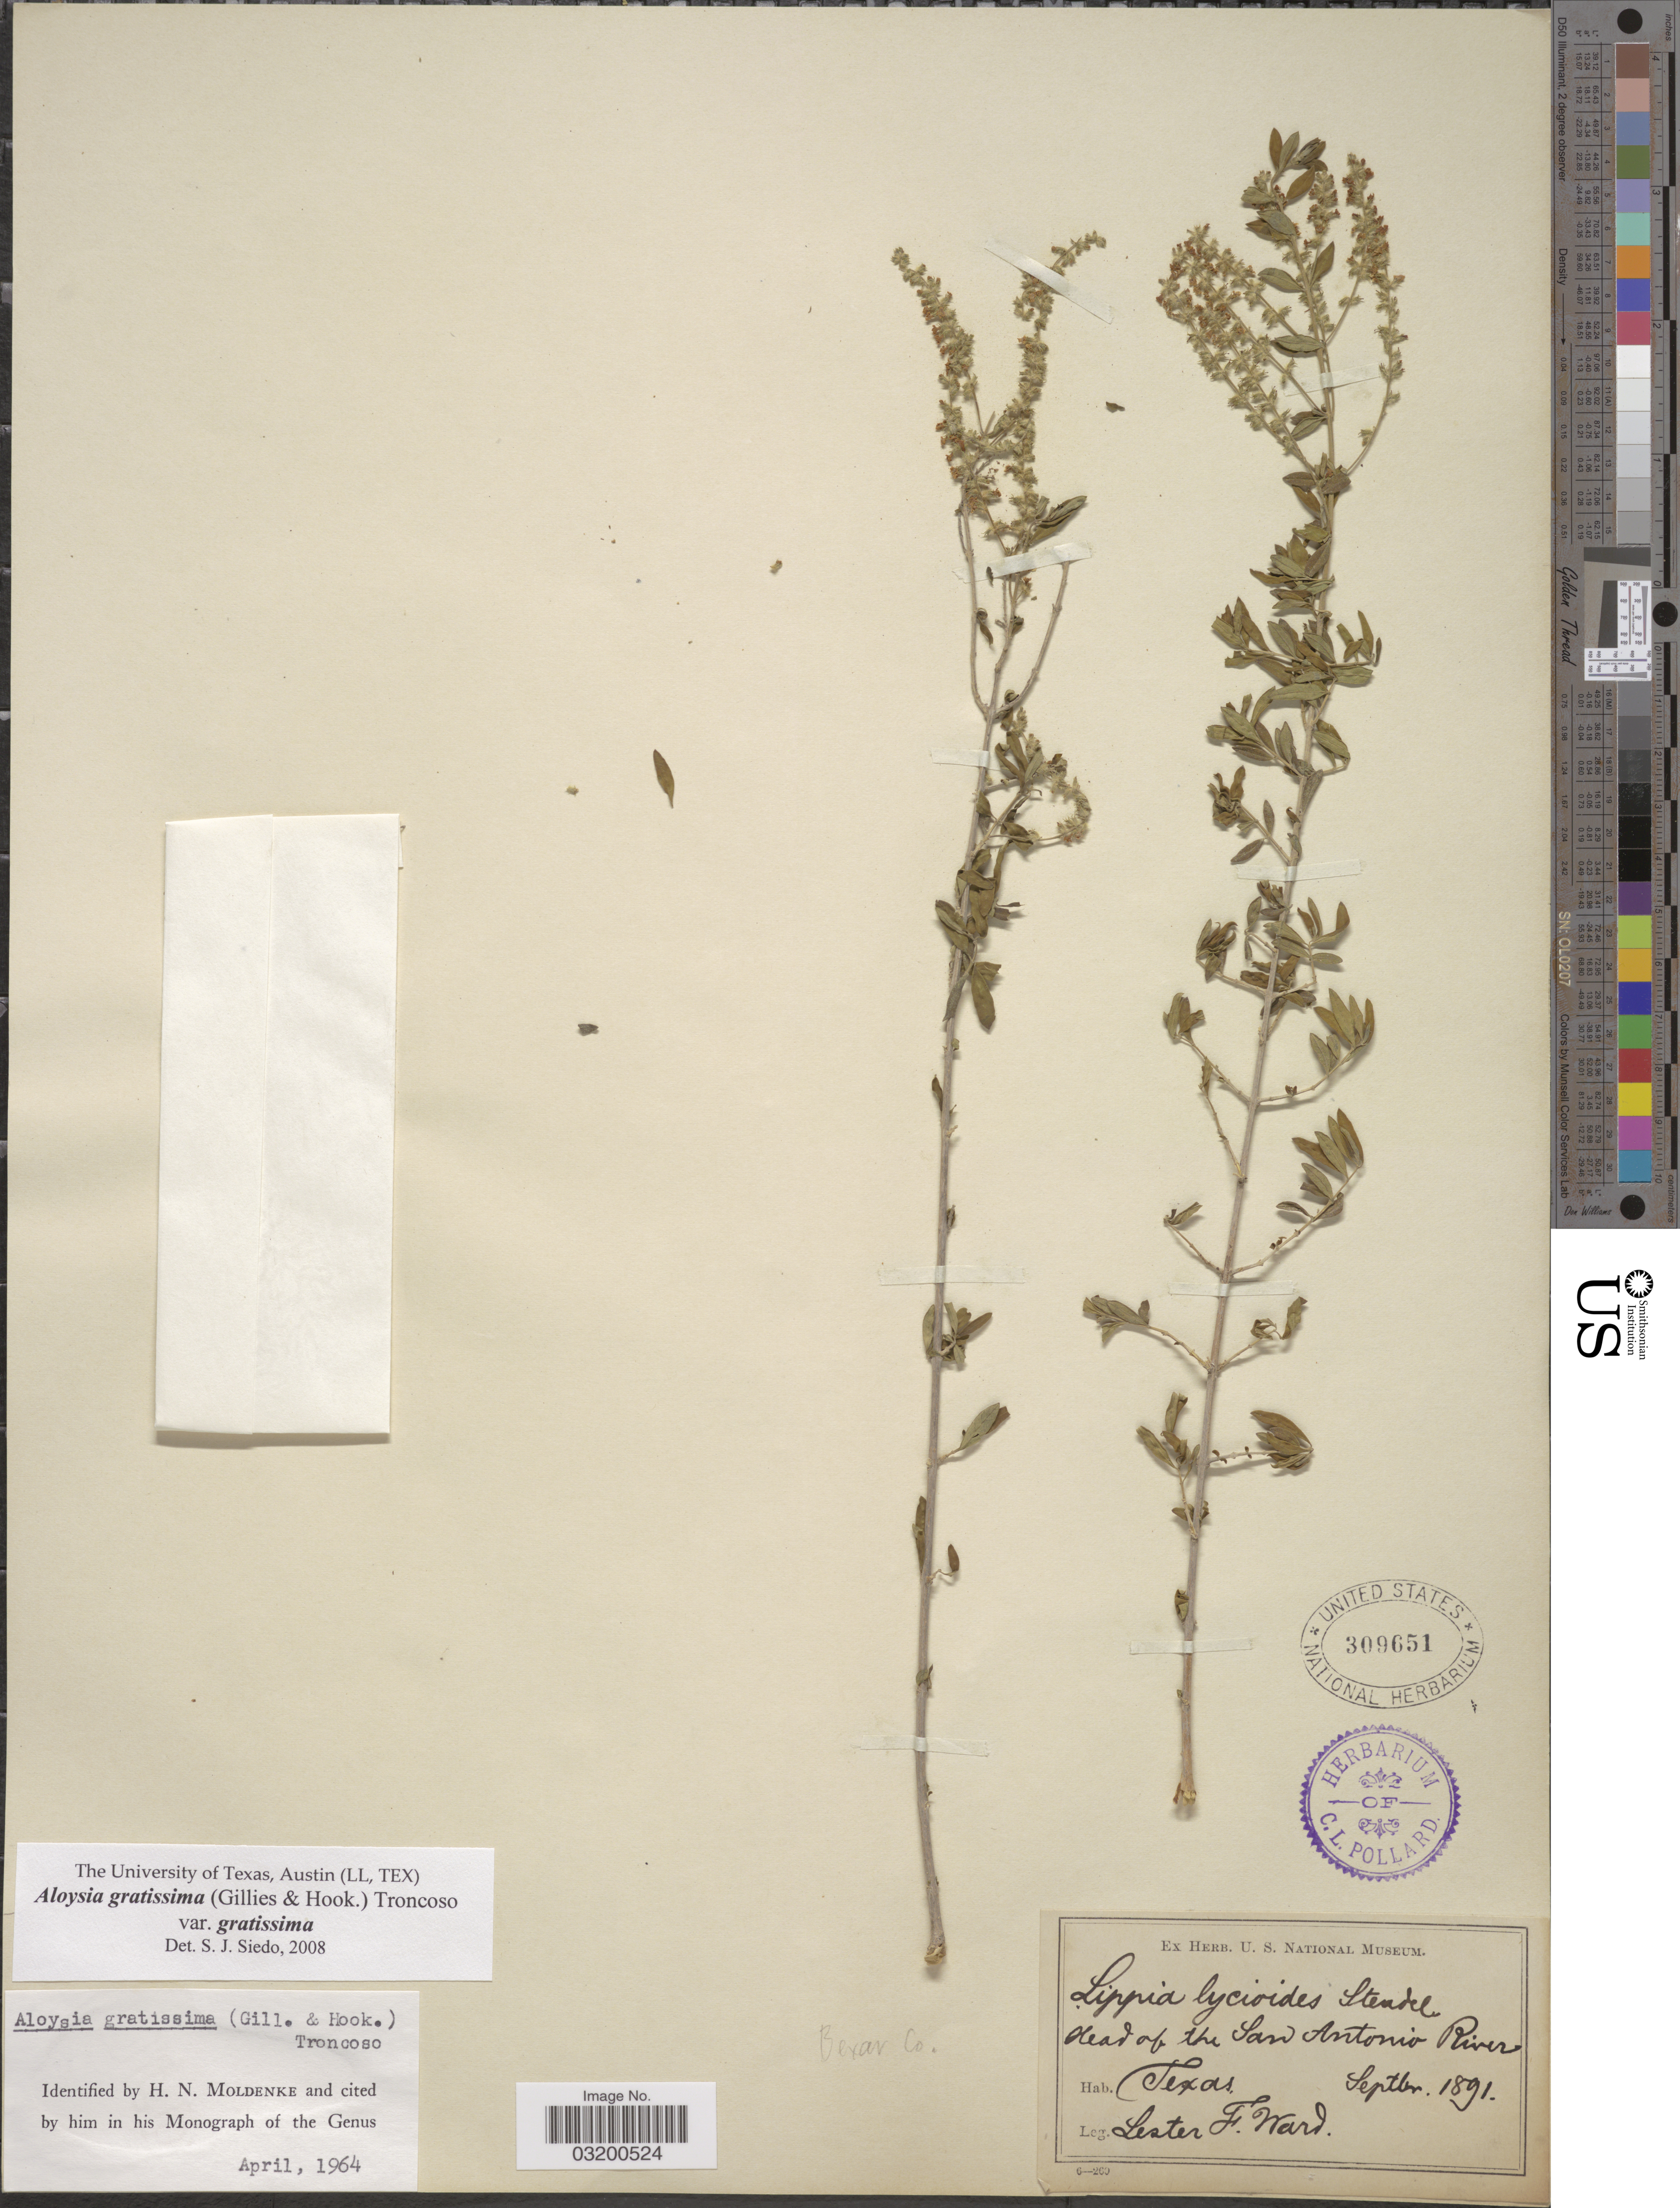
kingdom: Plantae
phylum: Tracheophyta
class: Magnoliopsida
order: Lamiales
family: Verbenaceae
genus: Aloysia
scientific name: Aloysia gratissima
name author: (Gillies & Hook.) Tronc.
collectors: L. F. Ward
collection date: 1891-09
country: United States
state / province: Texas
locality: Head of the San Antonio River. Bexar Co.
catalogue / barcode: US 309651